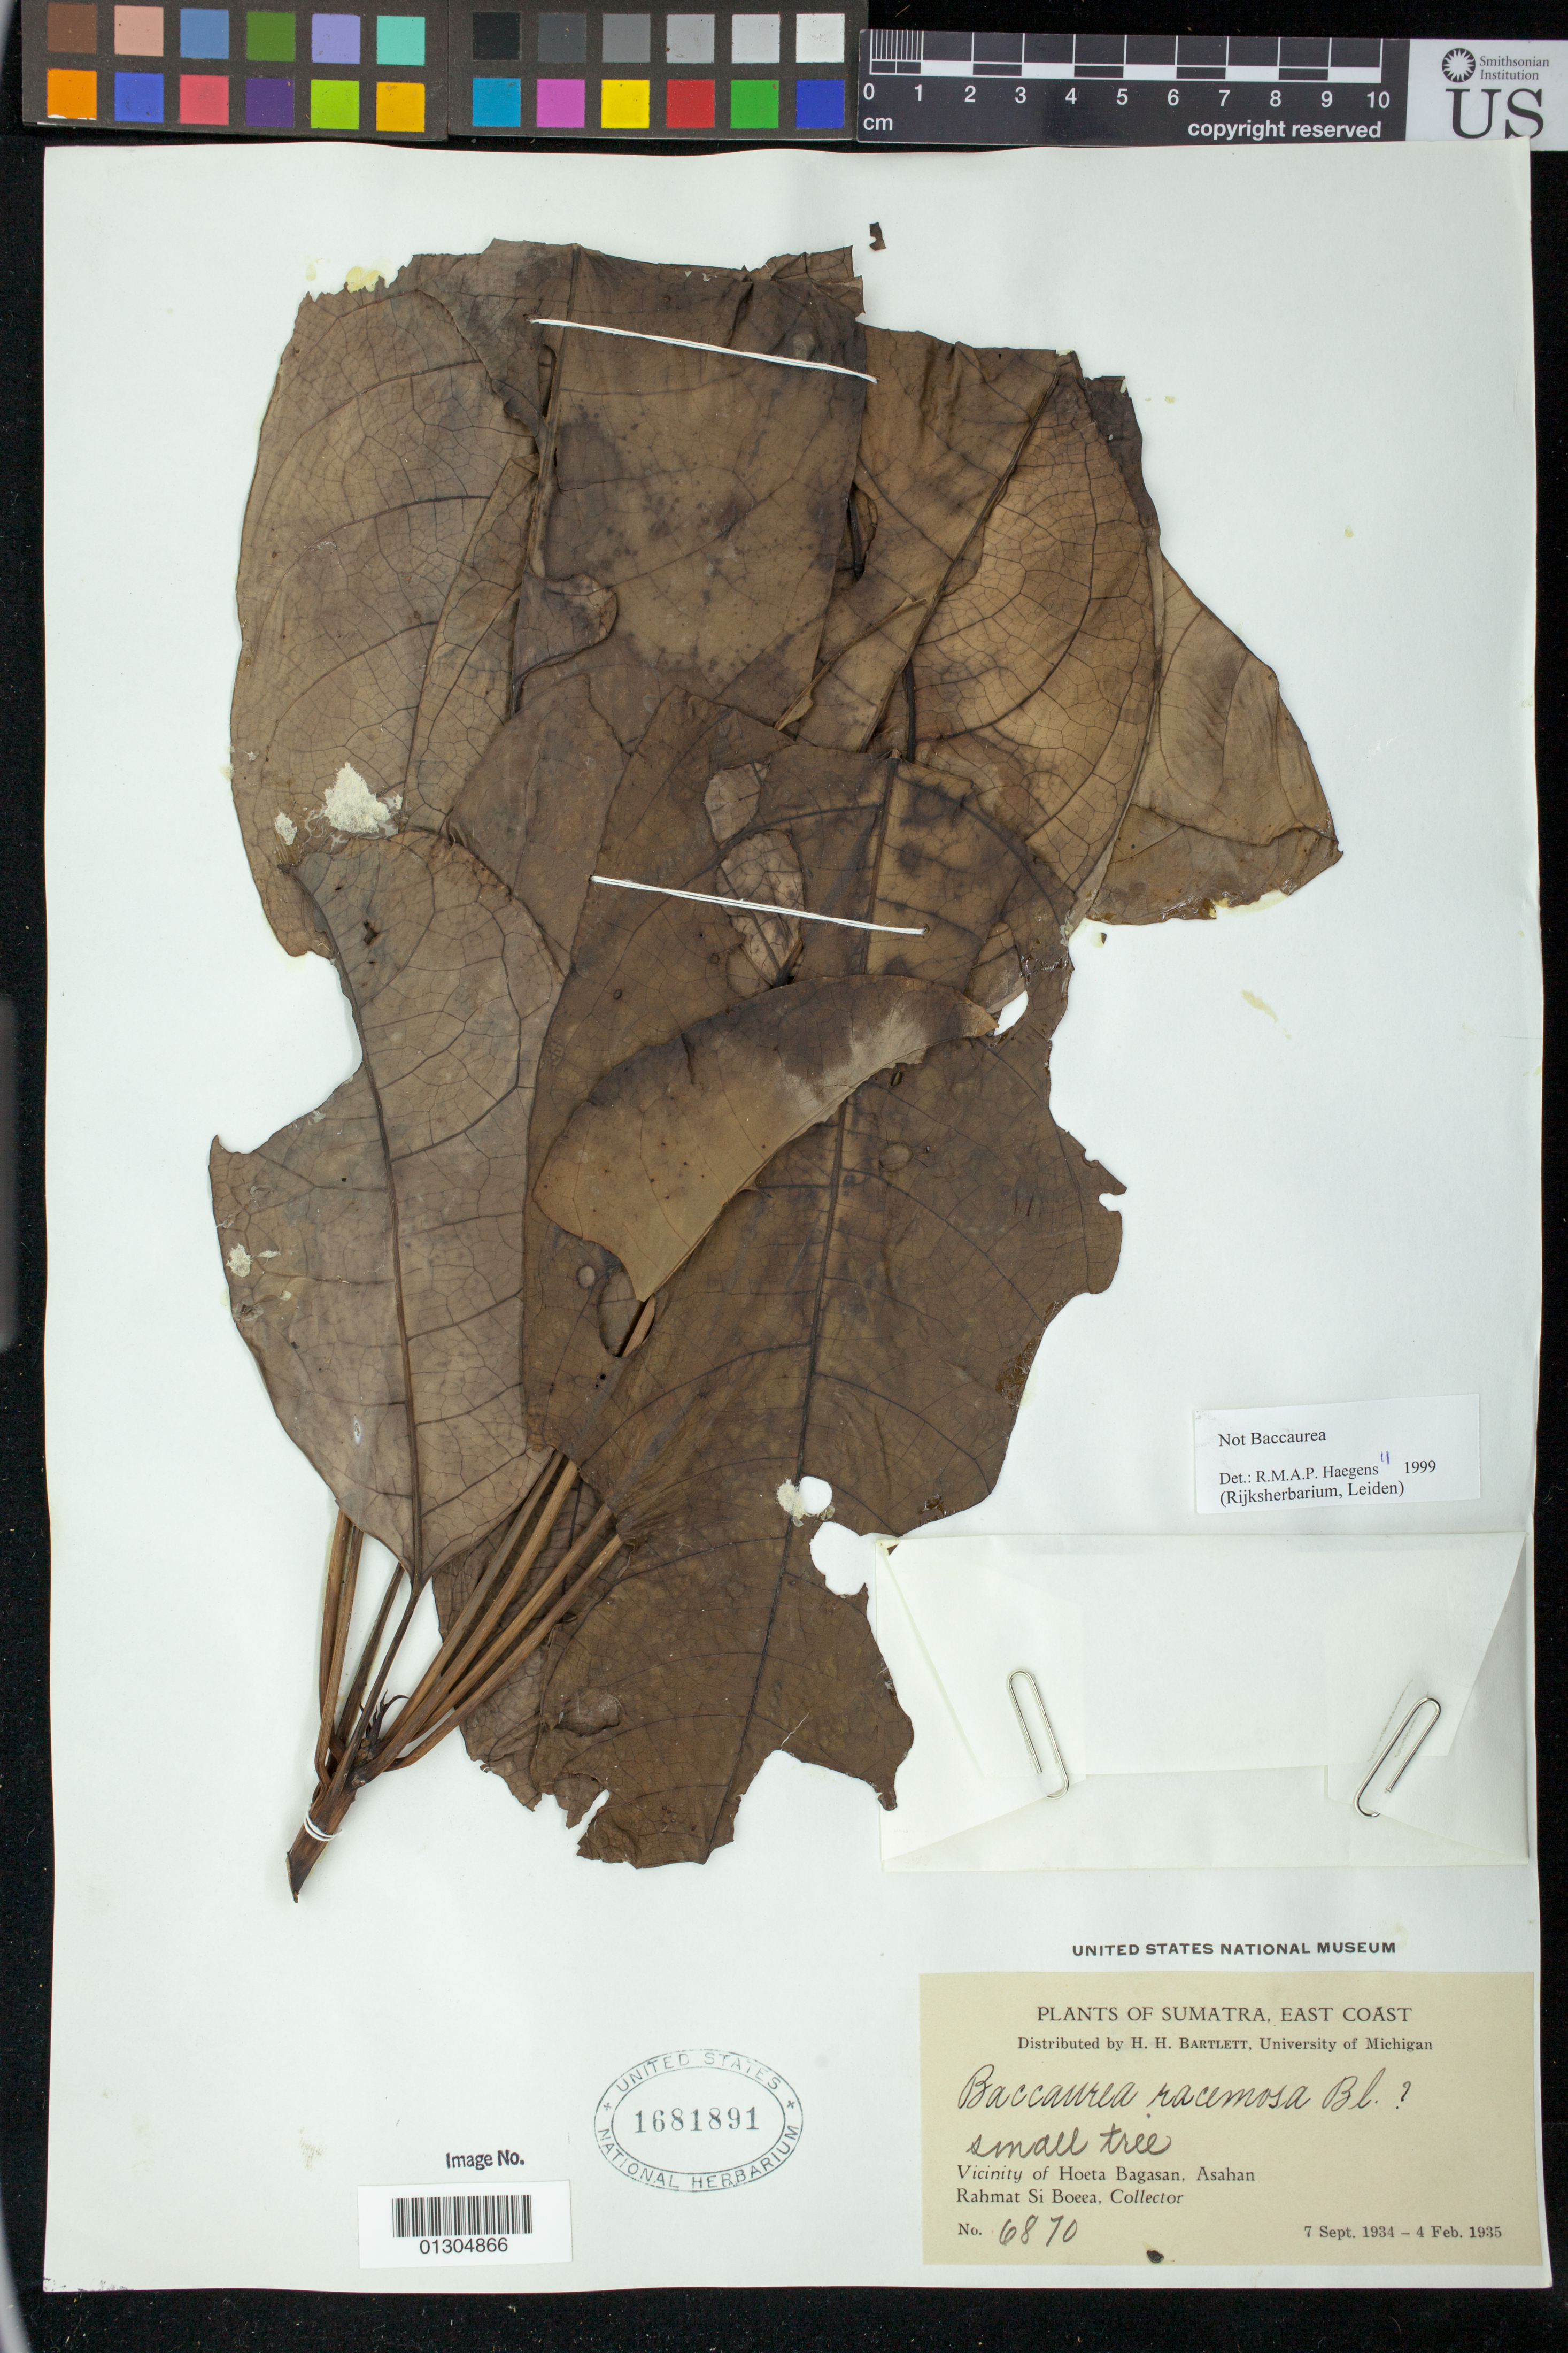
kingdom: Plantae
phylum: Tracheophyta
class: Magnoliopsida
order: Malpighiales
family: Euphorbiaceae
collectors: Rahmat Si Boeea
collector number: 6870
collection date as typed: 07 Sep 1934 to 04 Feb 1935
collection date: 1934-09-07/1935-02-04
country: Indonesia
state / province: Sumatra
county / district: Sumatera Utara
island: Sumatra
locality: Vicinity of Hoeta Bagasan, Asahan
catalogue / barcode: US 1681891